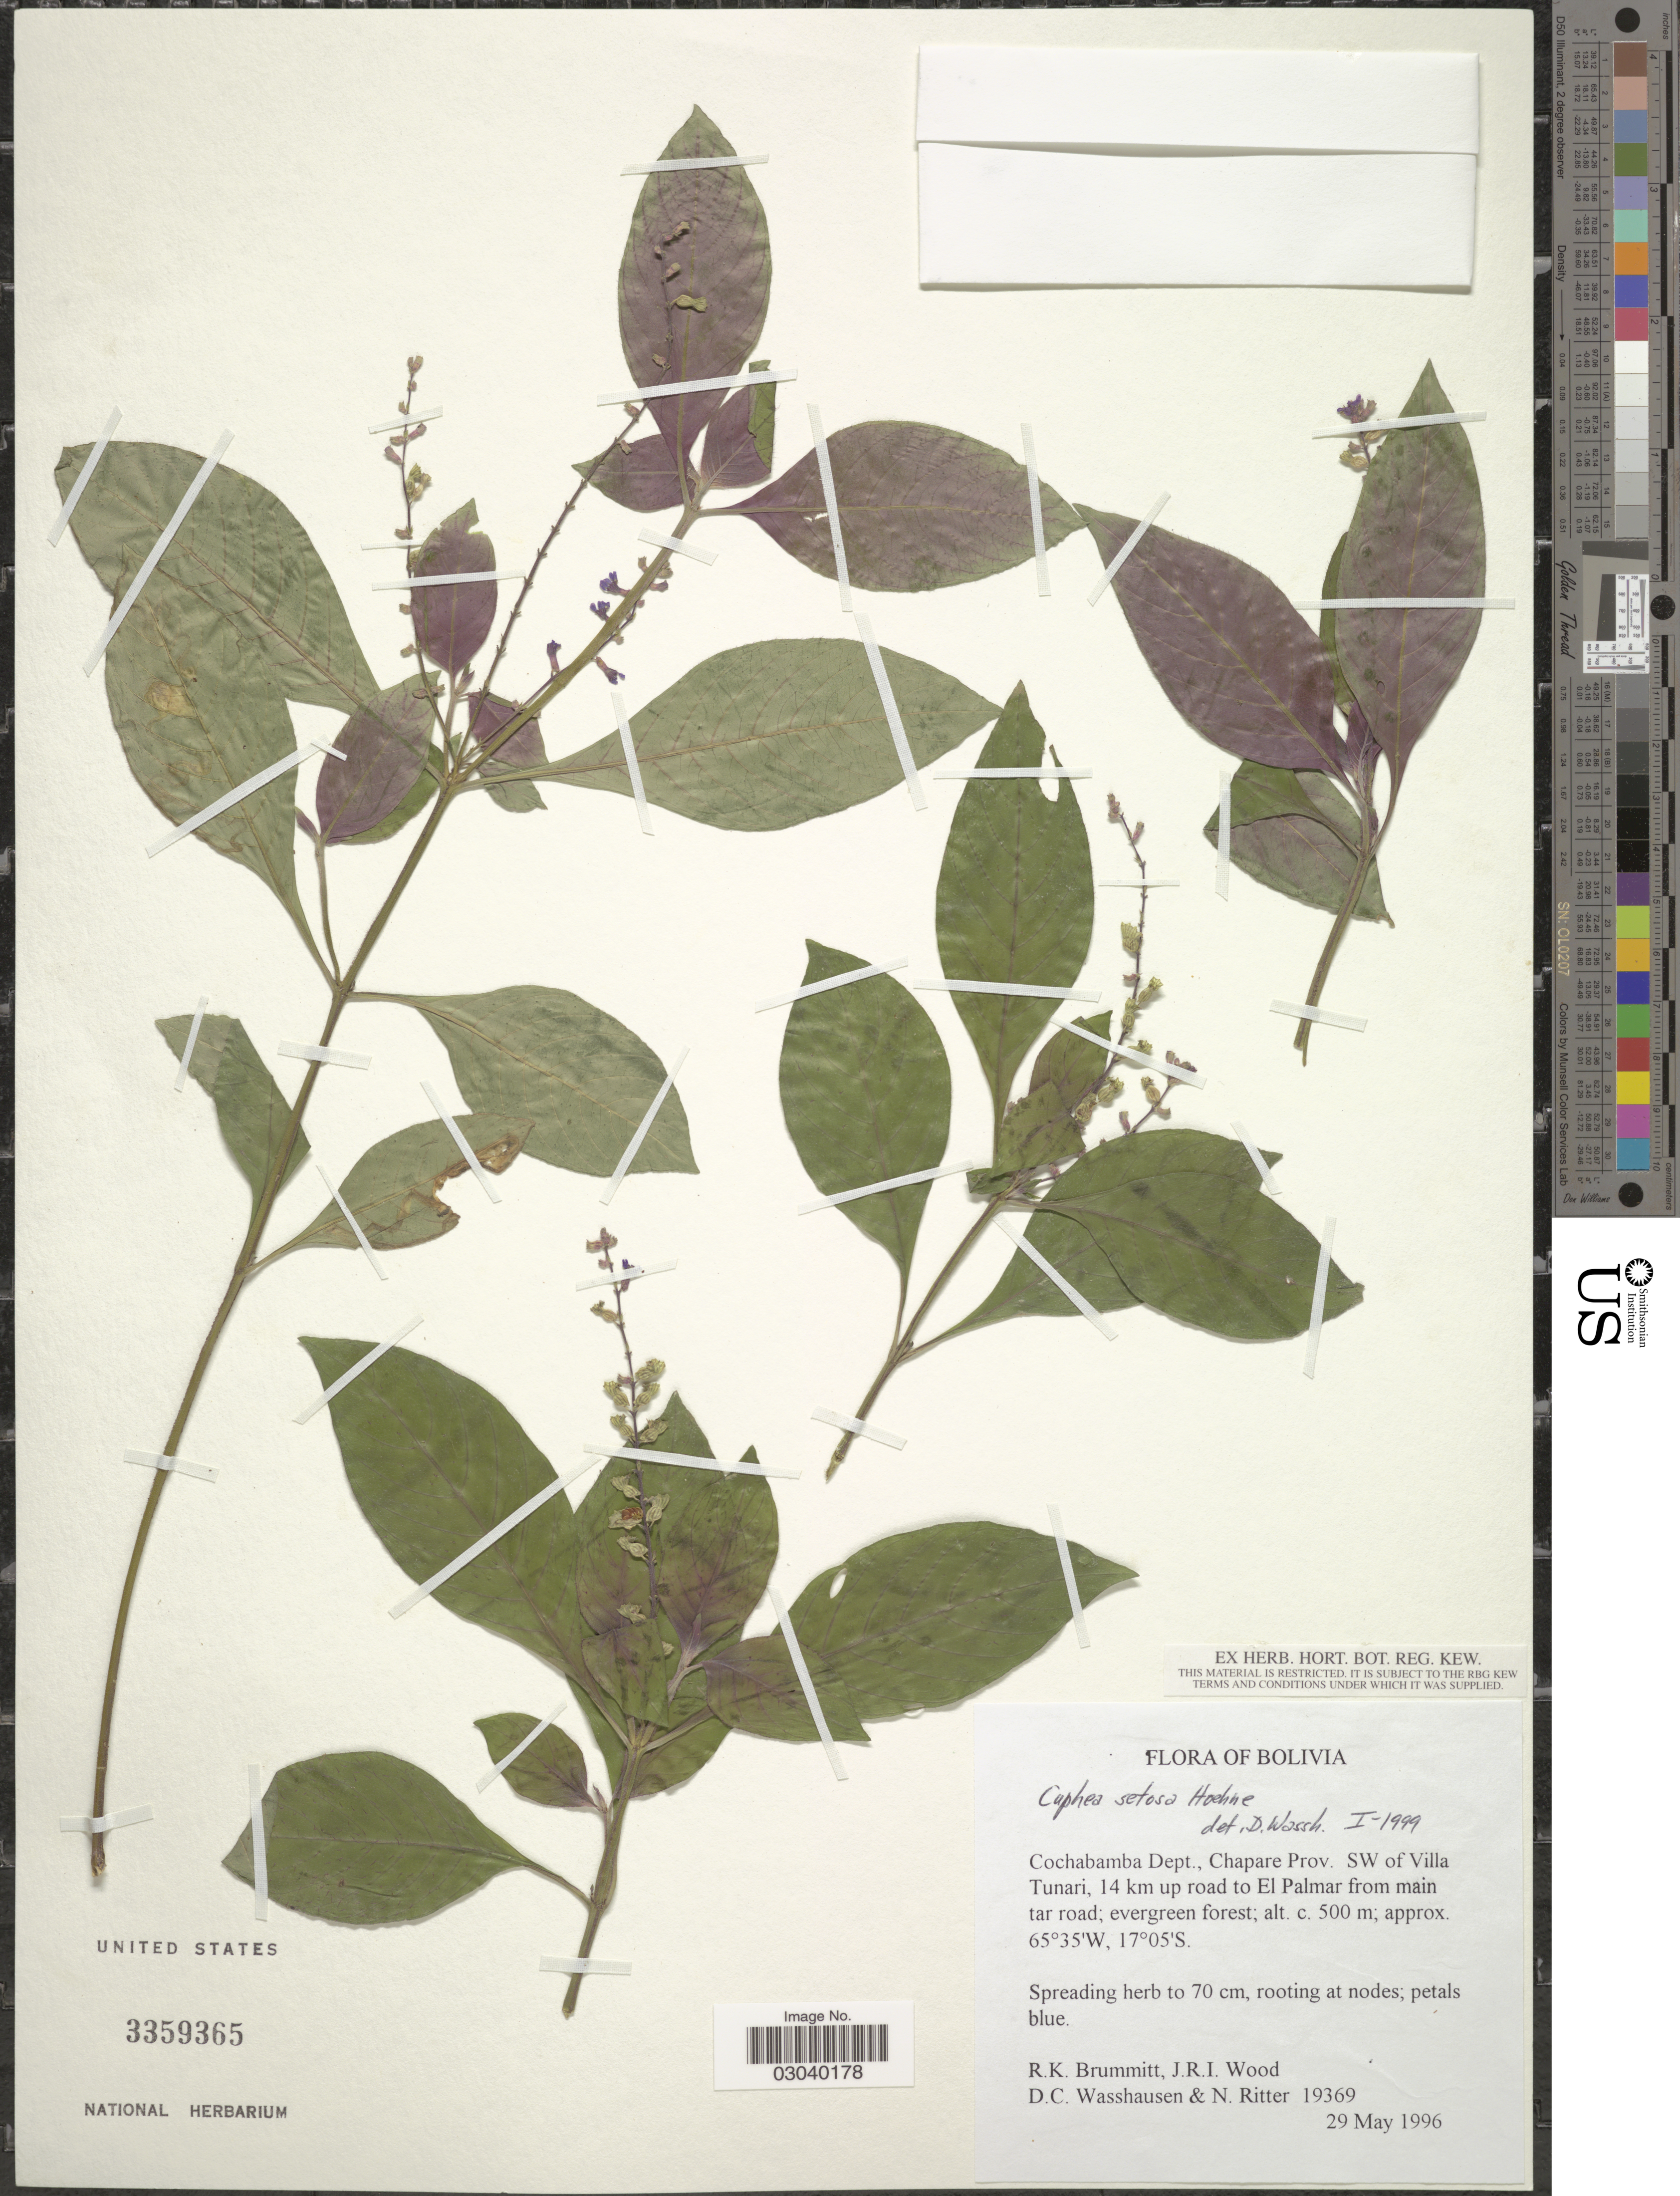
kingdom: Plantae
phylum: Tracheophyta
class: Magnoliopsida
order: Myrtales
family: Lythraceae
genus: Cuphea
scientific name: Cuphea setosa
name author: Koehne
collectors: R. K. Brummitt, J. R. I. Wood, D. C. Wasshausen & N. Ritter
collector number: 19369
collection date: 1996-05-29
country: Bolivia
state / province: Cochabamba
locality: Cochabamba Dept., Chapare Prov. SW of Villa Tunari, 14 km up road to El Palmar from main tar road.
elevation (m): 500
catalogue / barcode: US 3359365